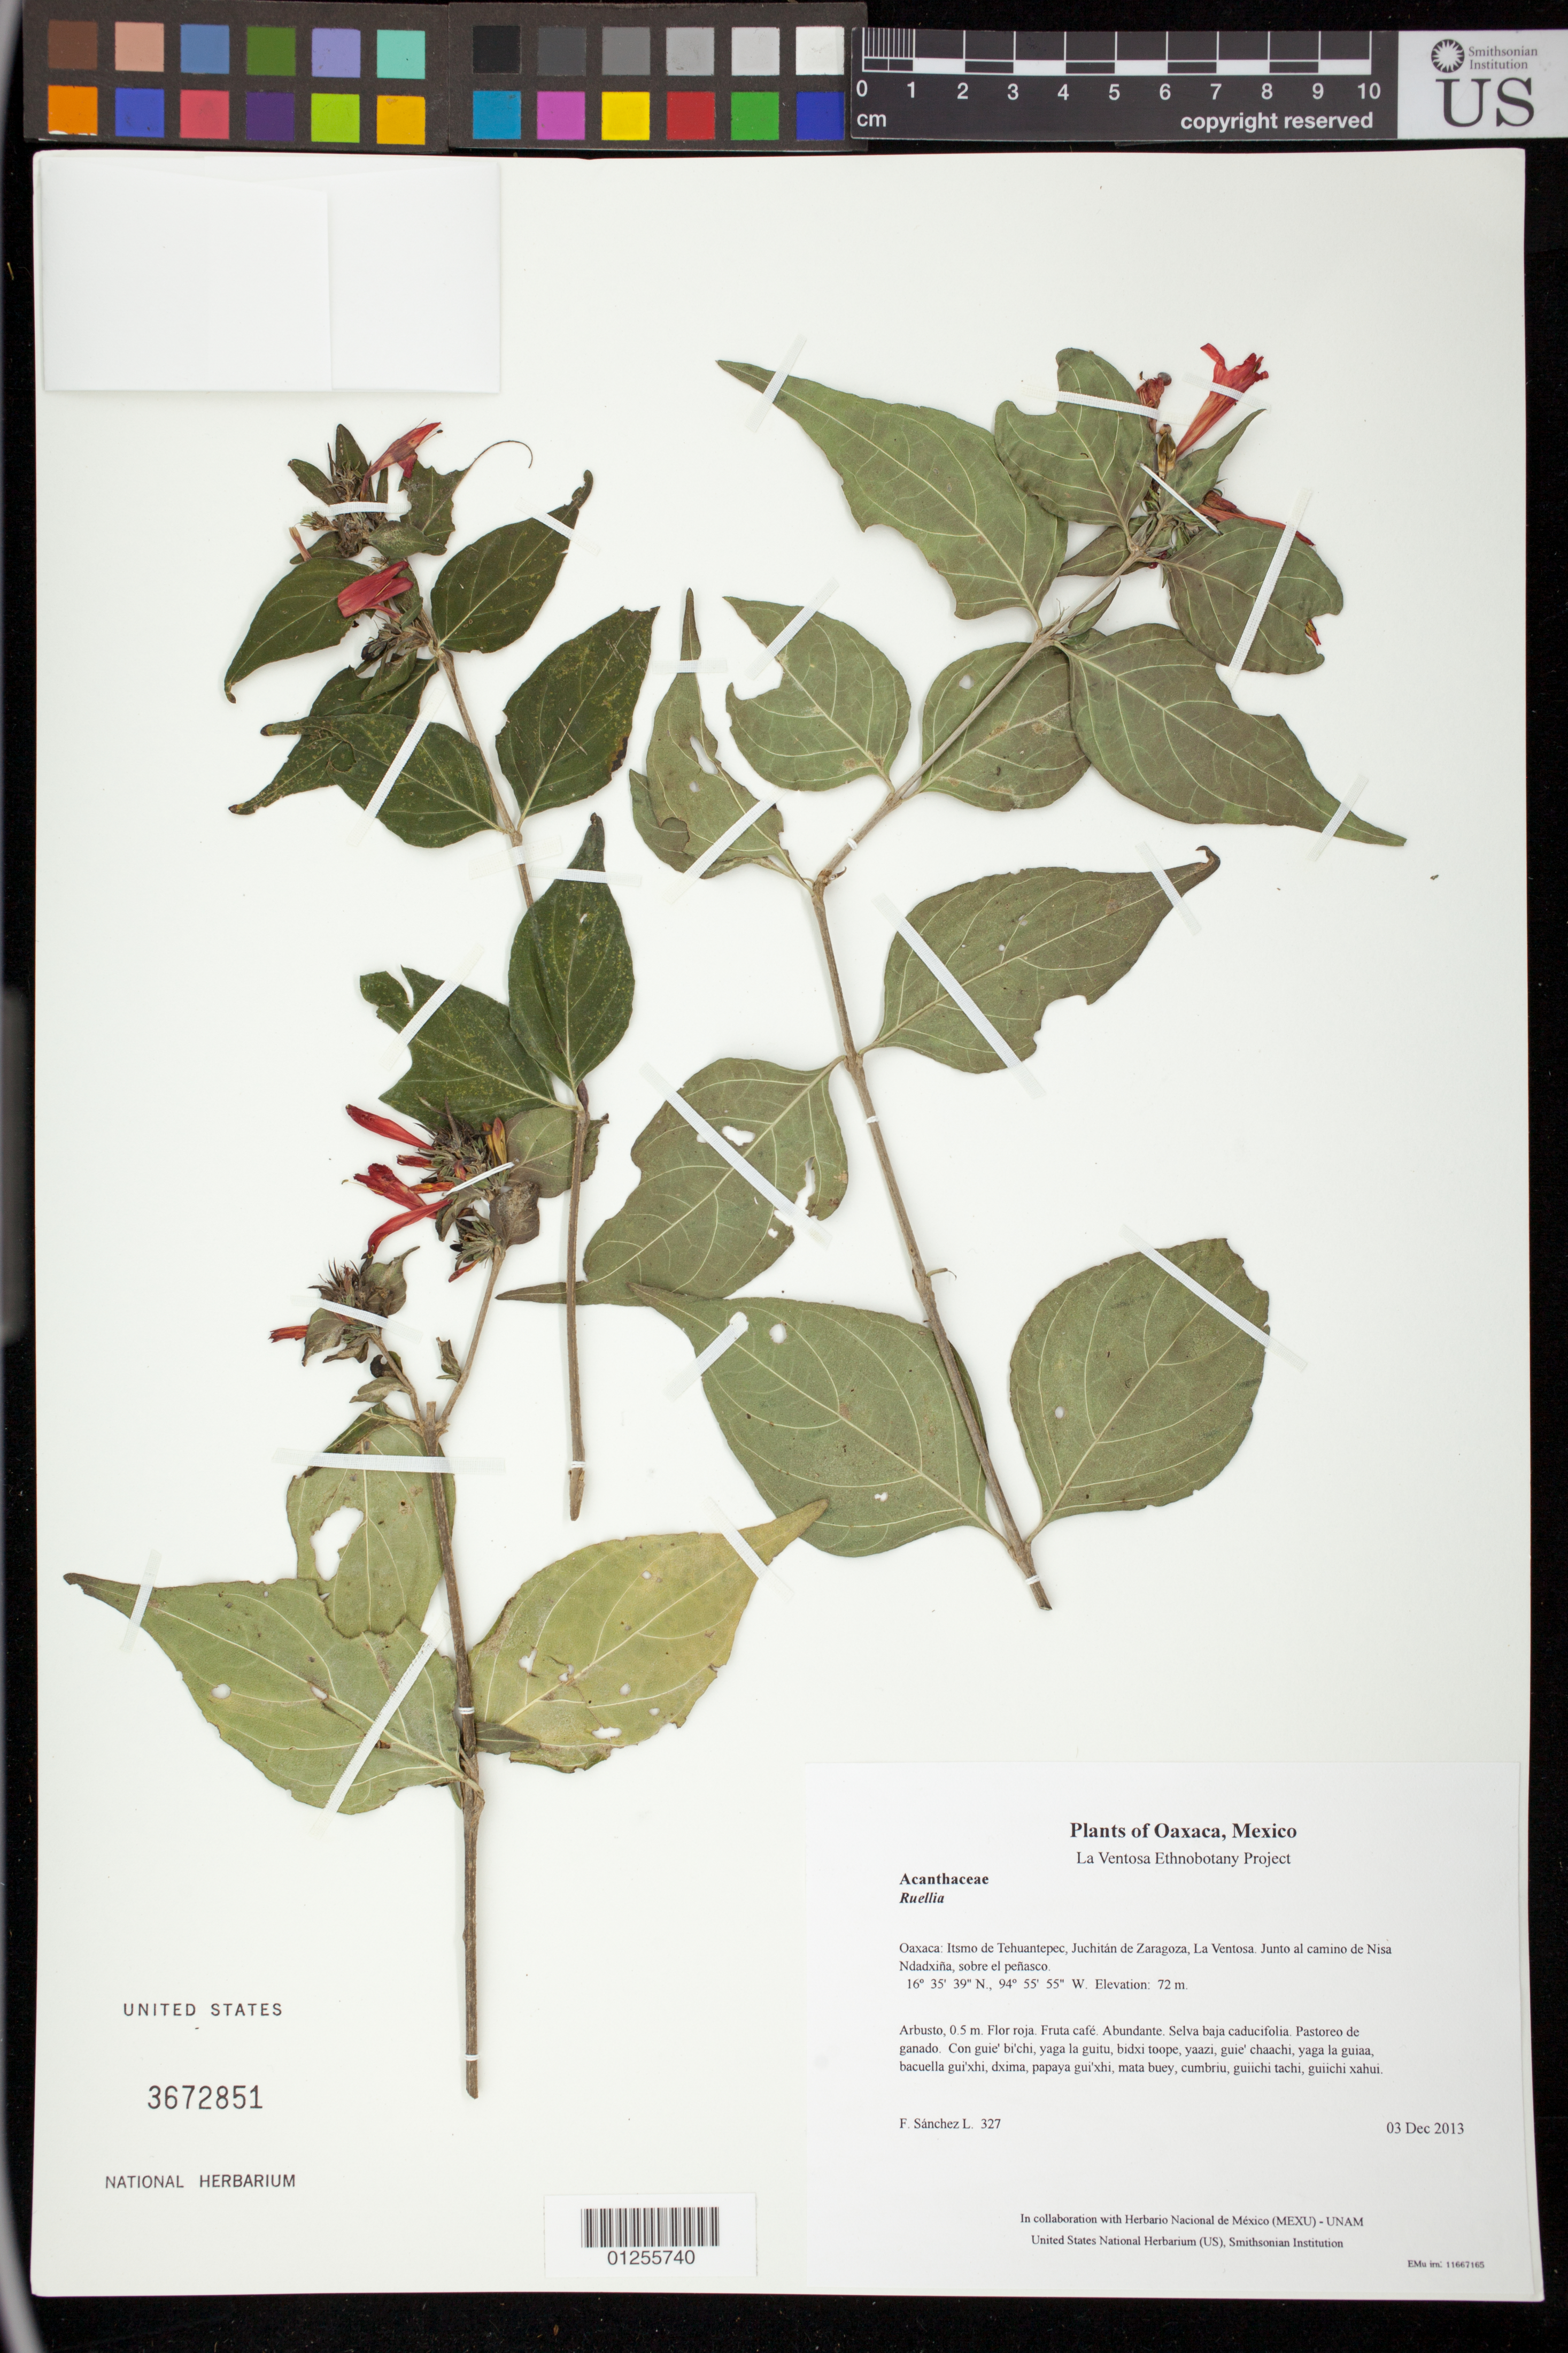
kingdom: Plantae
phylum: Tracheophyta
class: Magnoliopsida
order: Lamiales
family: Acanthaceae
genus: Justicia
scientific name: Justicia candicans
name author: (Nees) L.D. Benson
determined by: Reyes García, A.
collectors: F. Sánchez L.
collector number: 327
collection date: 2013-12-03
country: Mexico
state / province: Oaxaca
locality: Itsmo de Tehuantepec, Juchitán de Zaragoza, La Ventosa. Junto al camino de Nisa Ndadxiña, sobre el peñasco.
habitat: Selva baja caducifolia. Pastoreo de ganado.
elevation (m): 72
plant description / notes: JEBOT, MEXU, SERO, US; Yaga bandaga. 0.5 m. Guie' naxiña'. Cuaananaxhi namuu. Stale.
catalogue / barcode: US 3672851